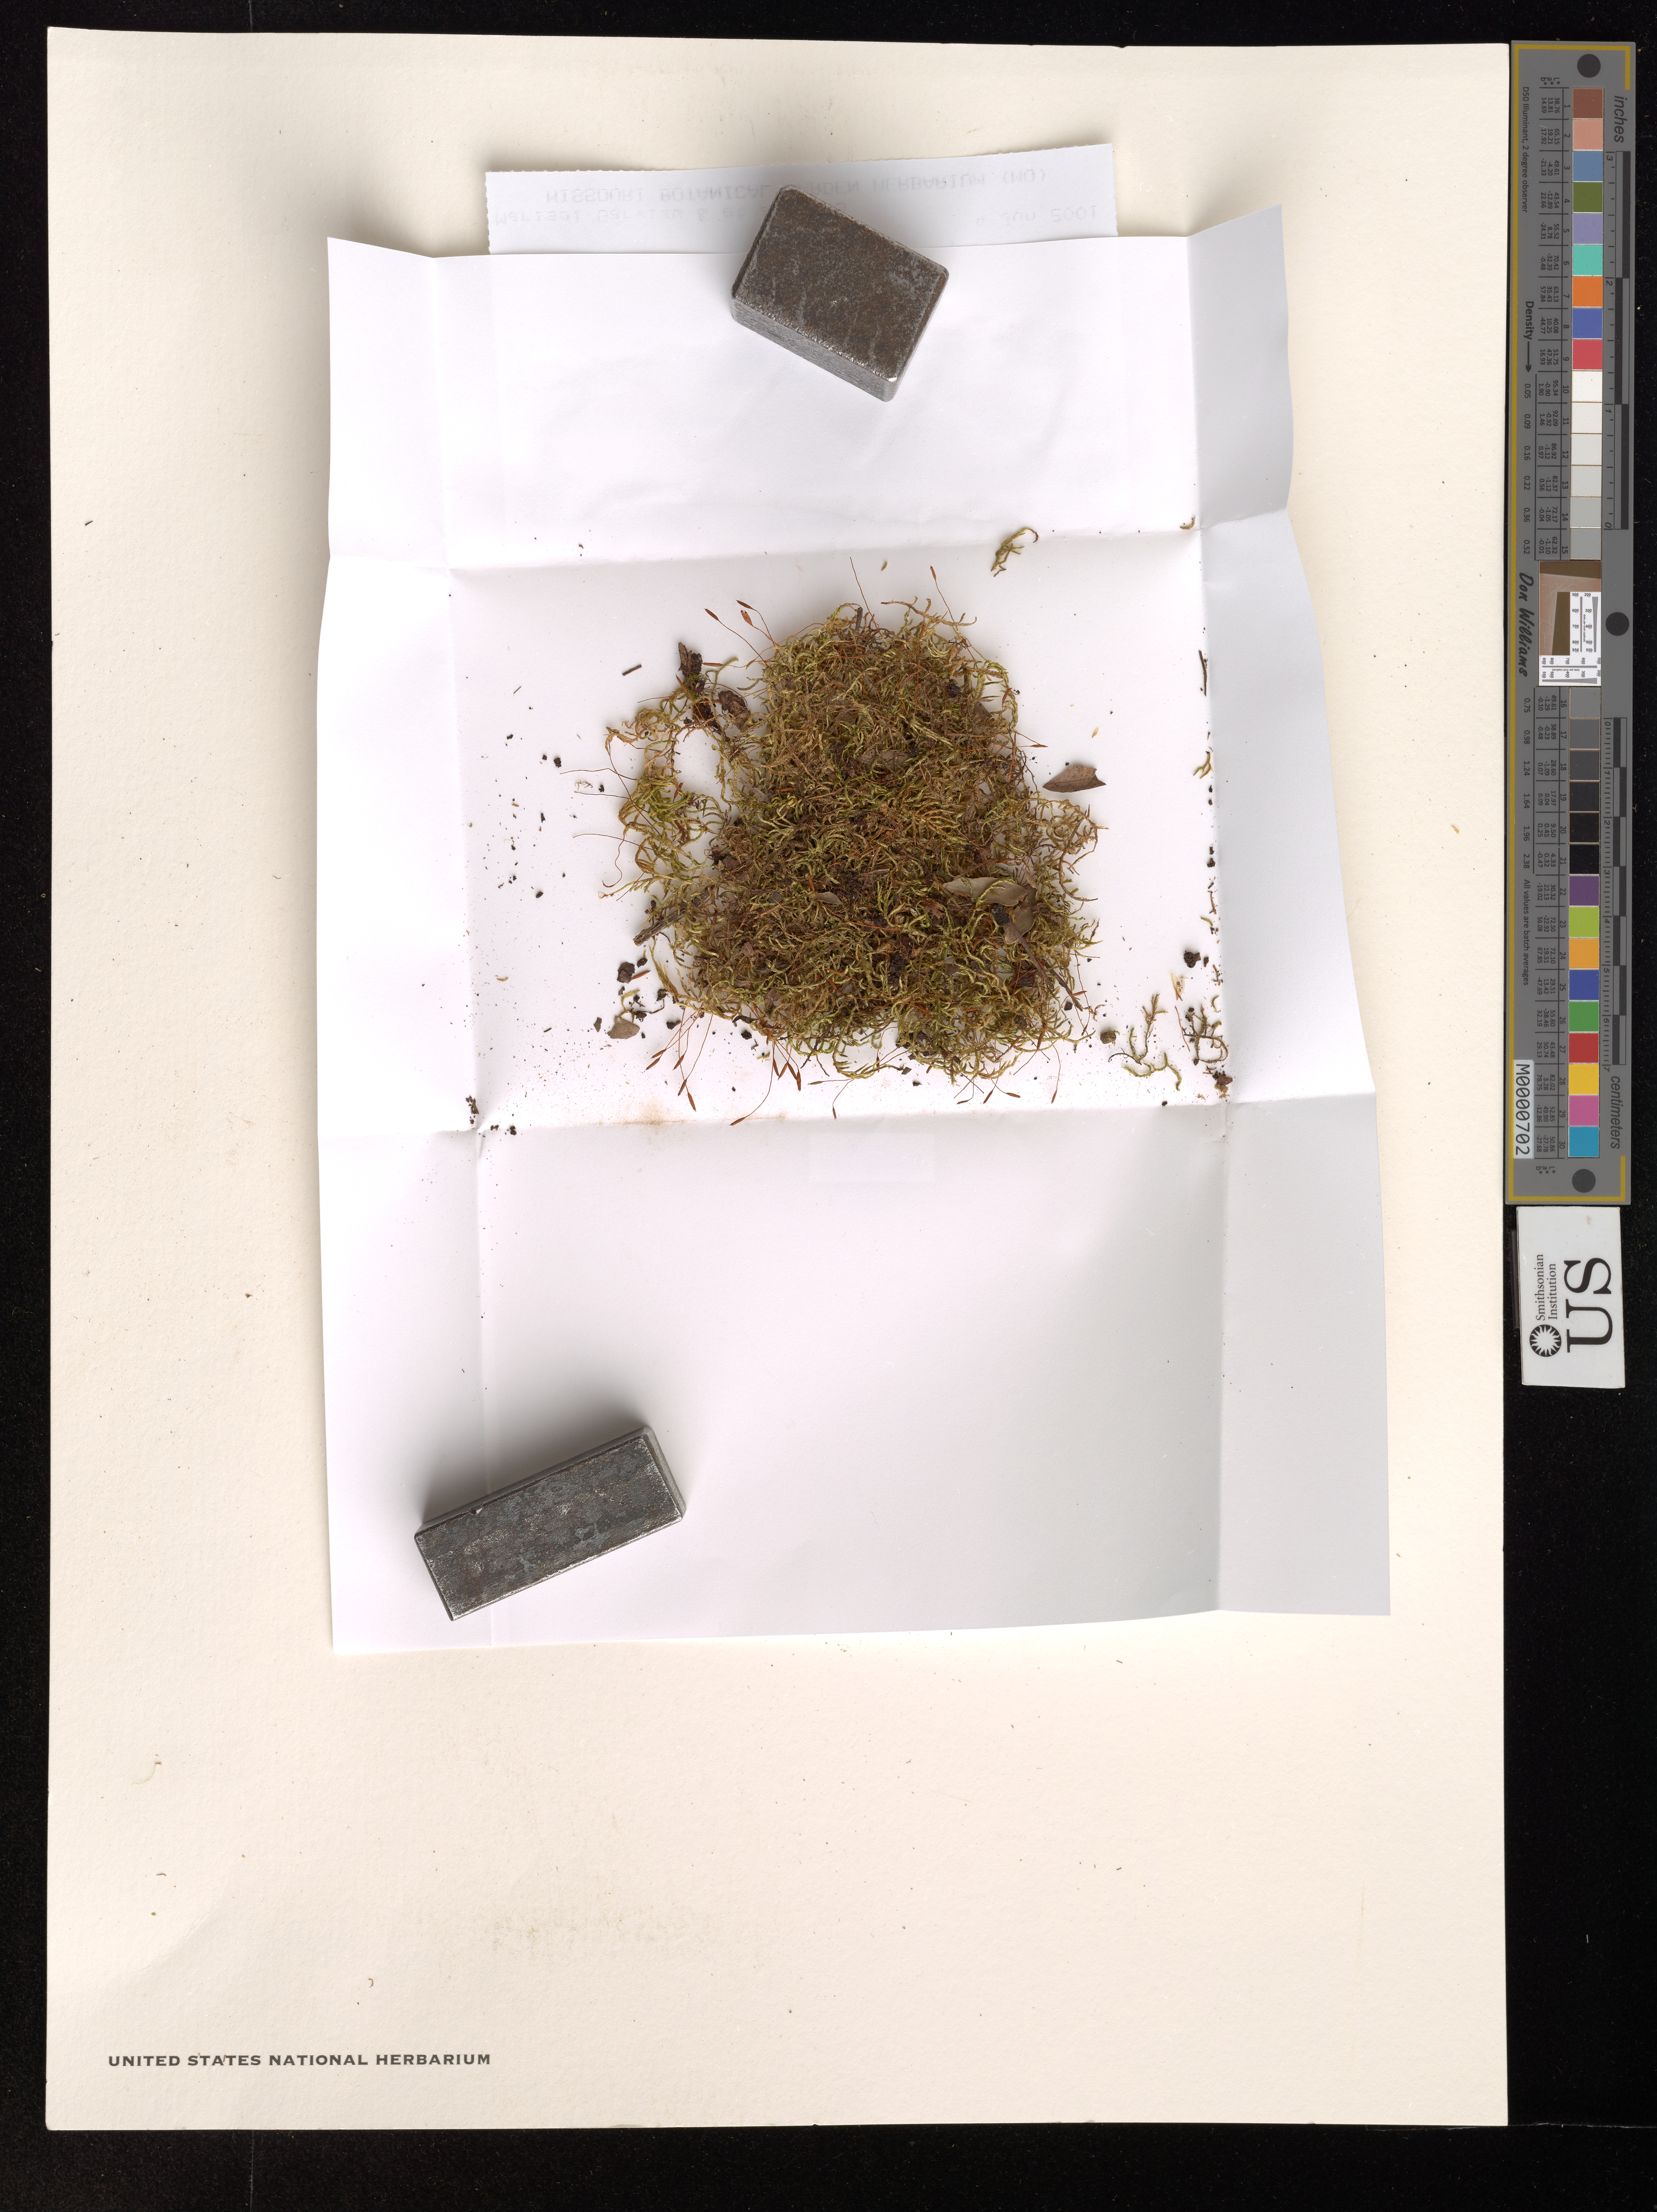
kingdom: Plantae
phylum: Bryophyta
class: Bryopsida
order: Hypnales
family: Entodontaceae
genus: Entodon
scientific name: Entodon beyrichii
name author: (Schwaegr.) Müll. Hal.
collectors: M. Garvizu & et al.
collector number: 745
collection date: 2001-06-04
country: Bolivia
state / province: Santa Cruz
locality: Velasco. Parque Nacional Noel Kempff Mercado. Campamento Cerro Pelao. 5 km del Aserradero sobre el camino a El Empalme.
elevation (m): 350